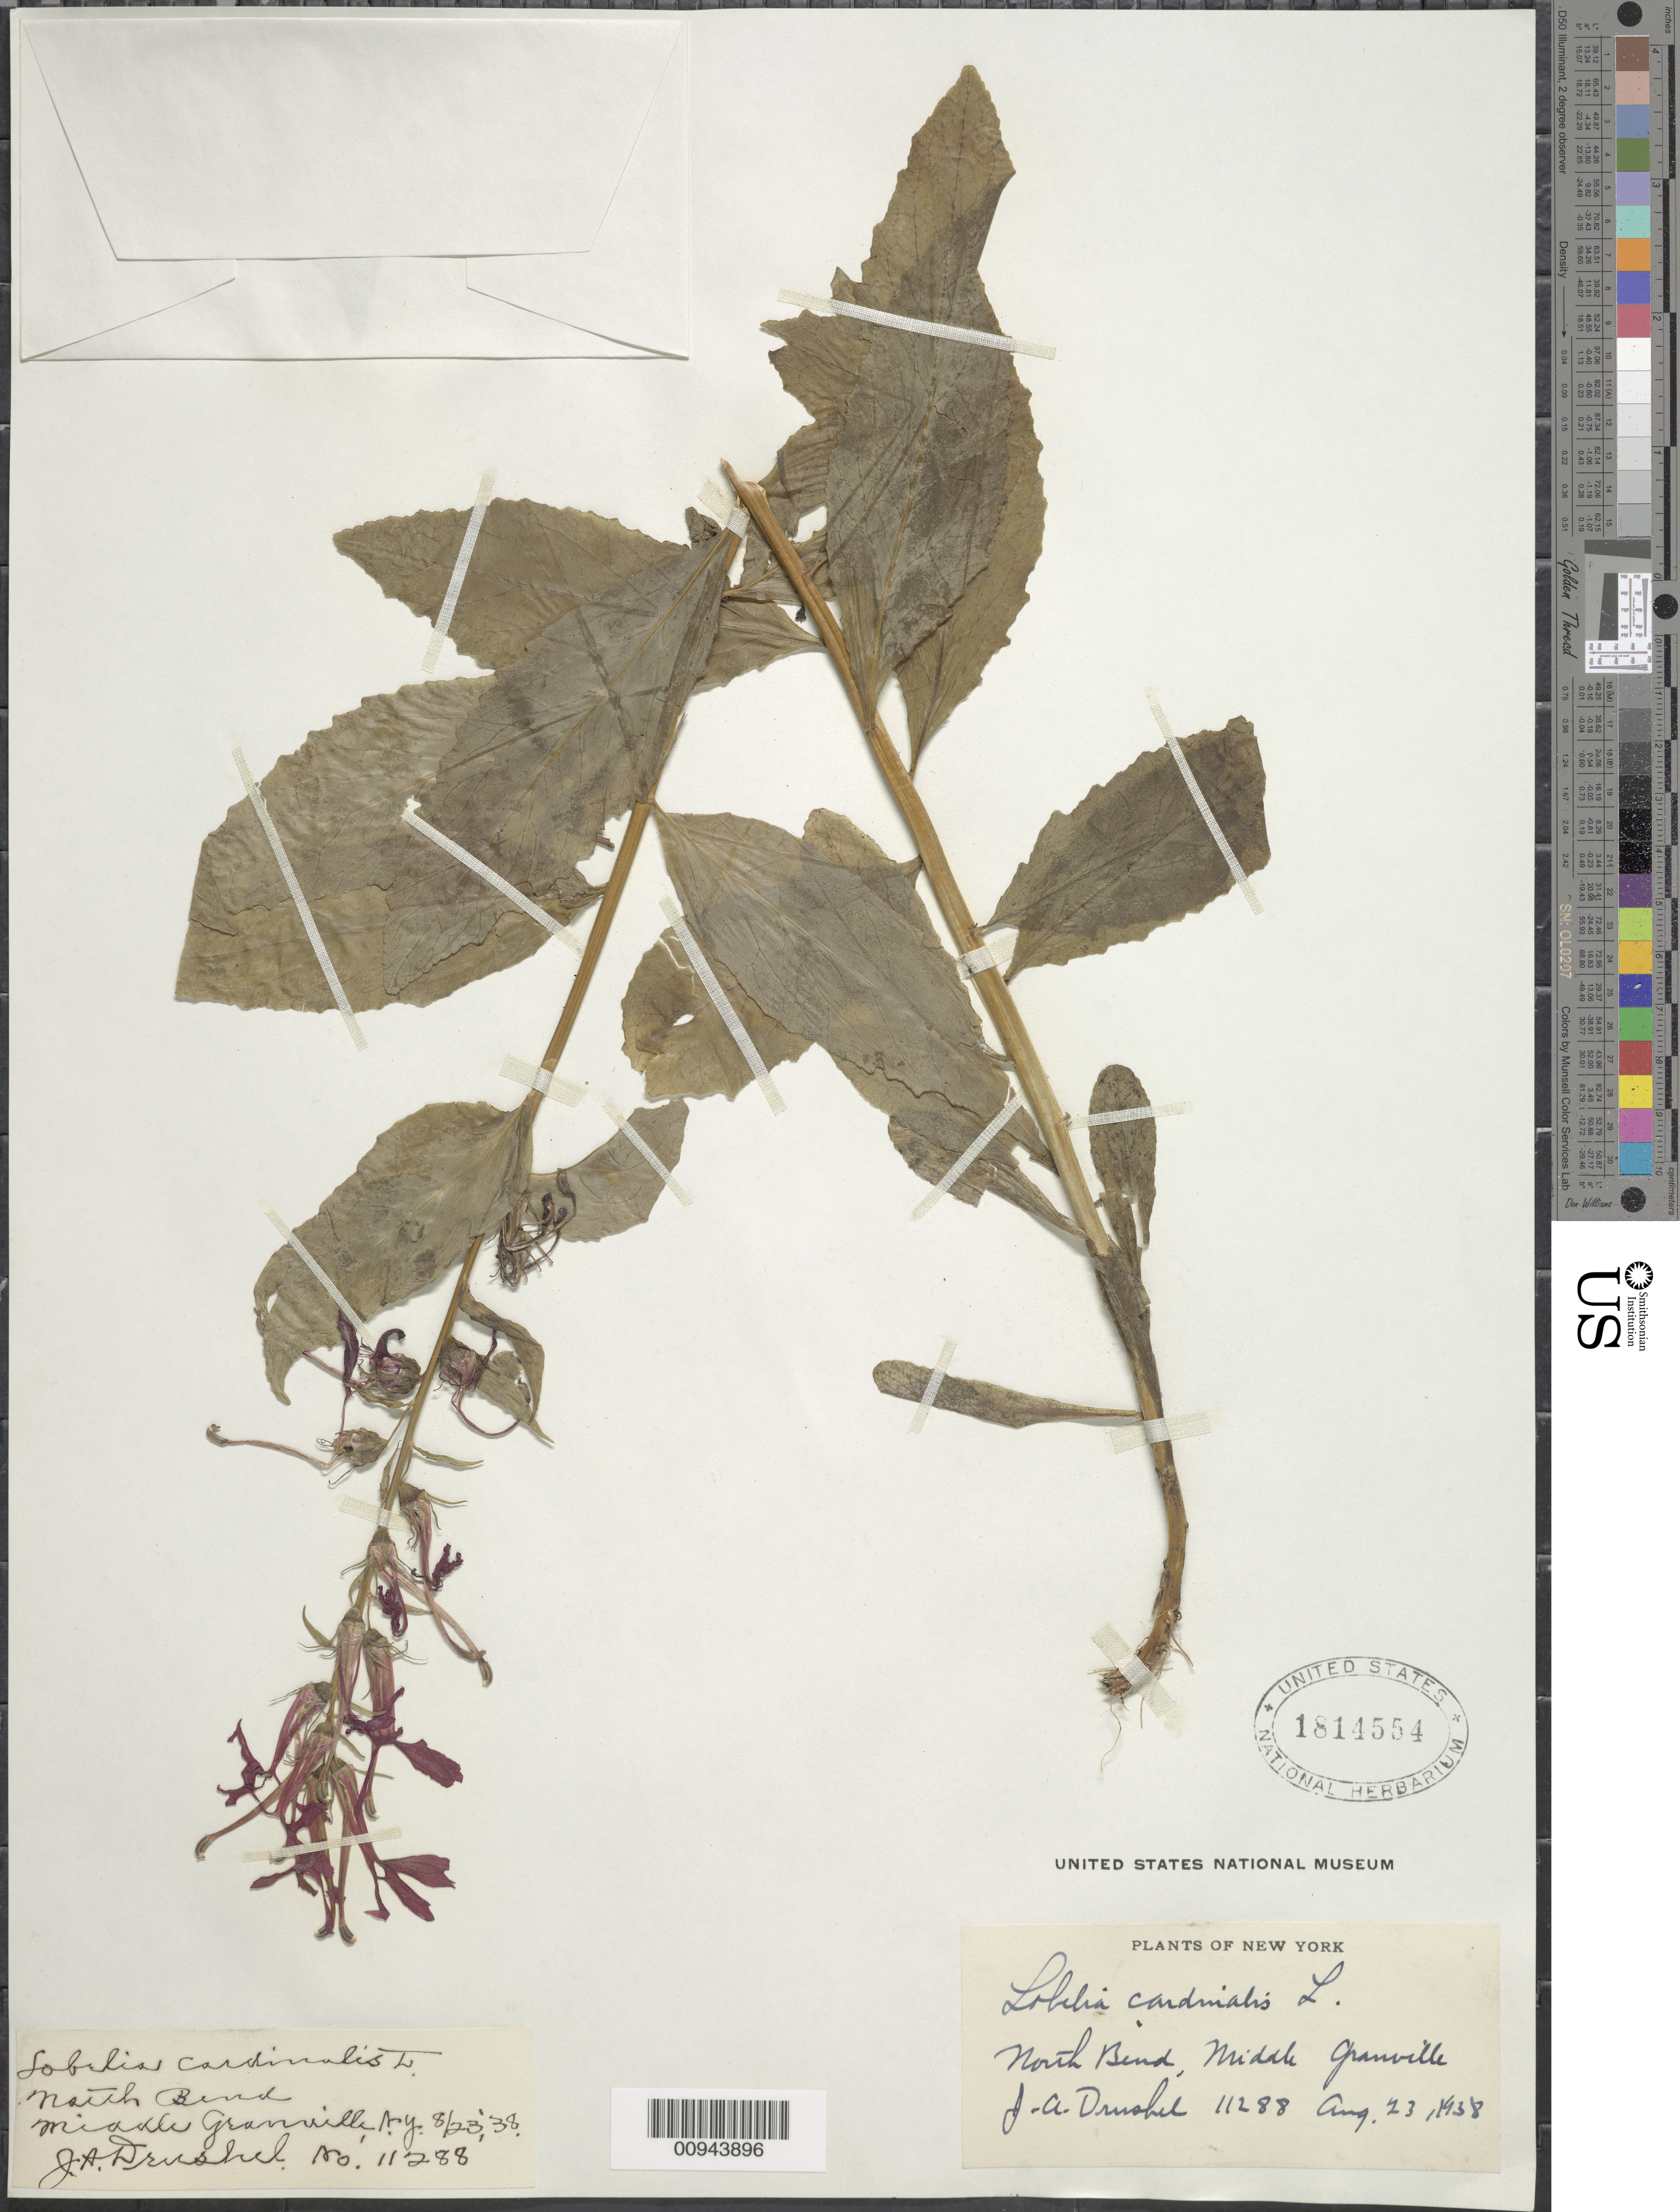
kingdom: Plantae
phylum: Tracheophyta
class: Magnoliopsida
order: Asterales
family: Campanulaceae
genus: Lobelia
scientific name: Lobelia cardinalis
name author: L.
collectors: J. A. Drushel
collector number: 11288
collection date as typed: Aug. 23, 1938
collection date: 1938-08-23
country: United States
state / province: New York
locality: North Bend, Middle Granville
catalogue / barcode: US 1814554